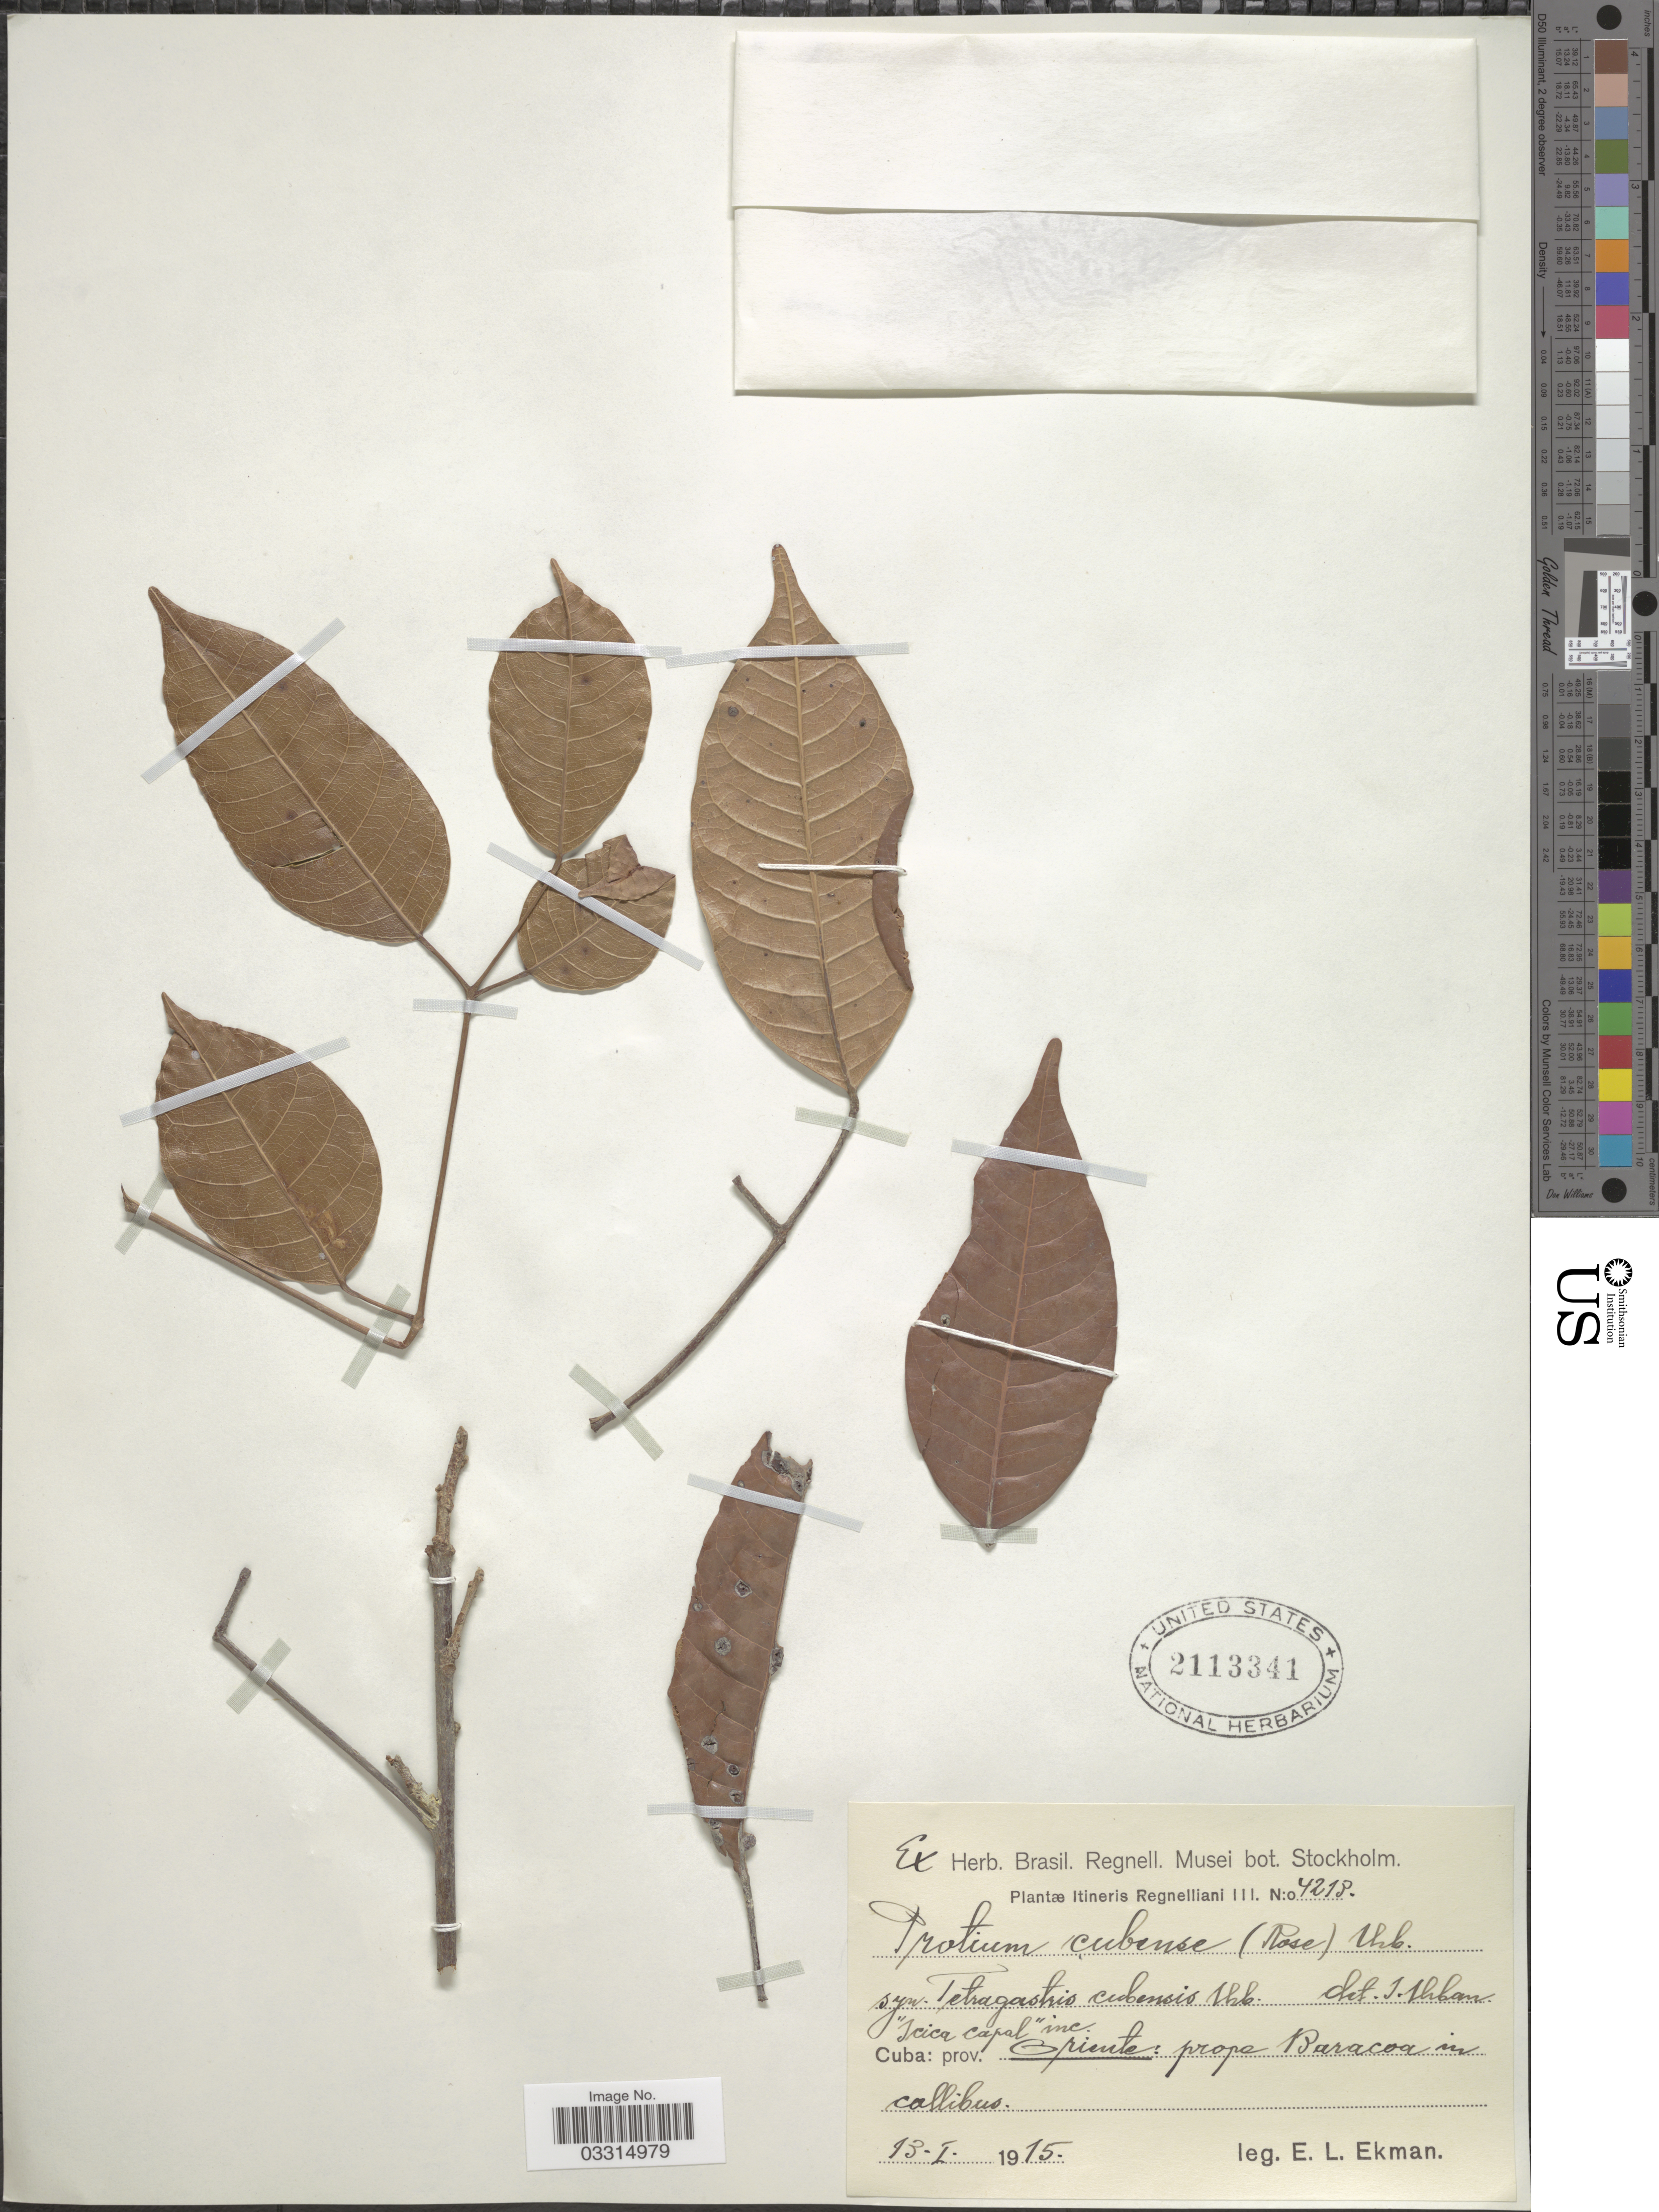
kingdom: Plantae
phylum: Tracheophyta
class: Magnoliopsida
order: Sapindales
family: Burseraceae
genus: Protium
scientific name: Protium cubense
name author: (Rose) Urb.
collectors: E. L. Ekman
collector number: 4213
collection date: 1915-01-13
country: Cuba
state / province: Oriente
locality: Prope Baracoa in collibus.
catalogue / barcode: US 2113341